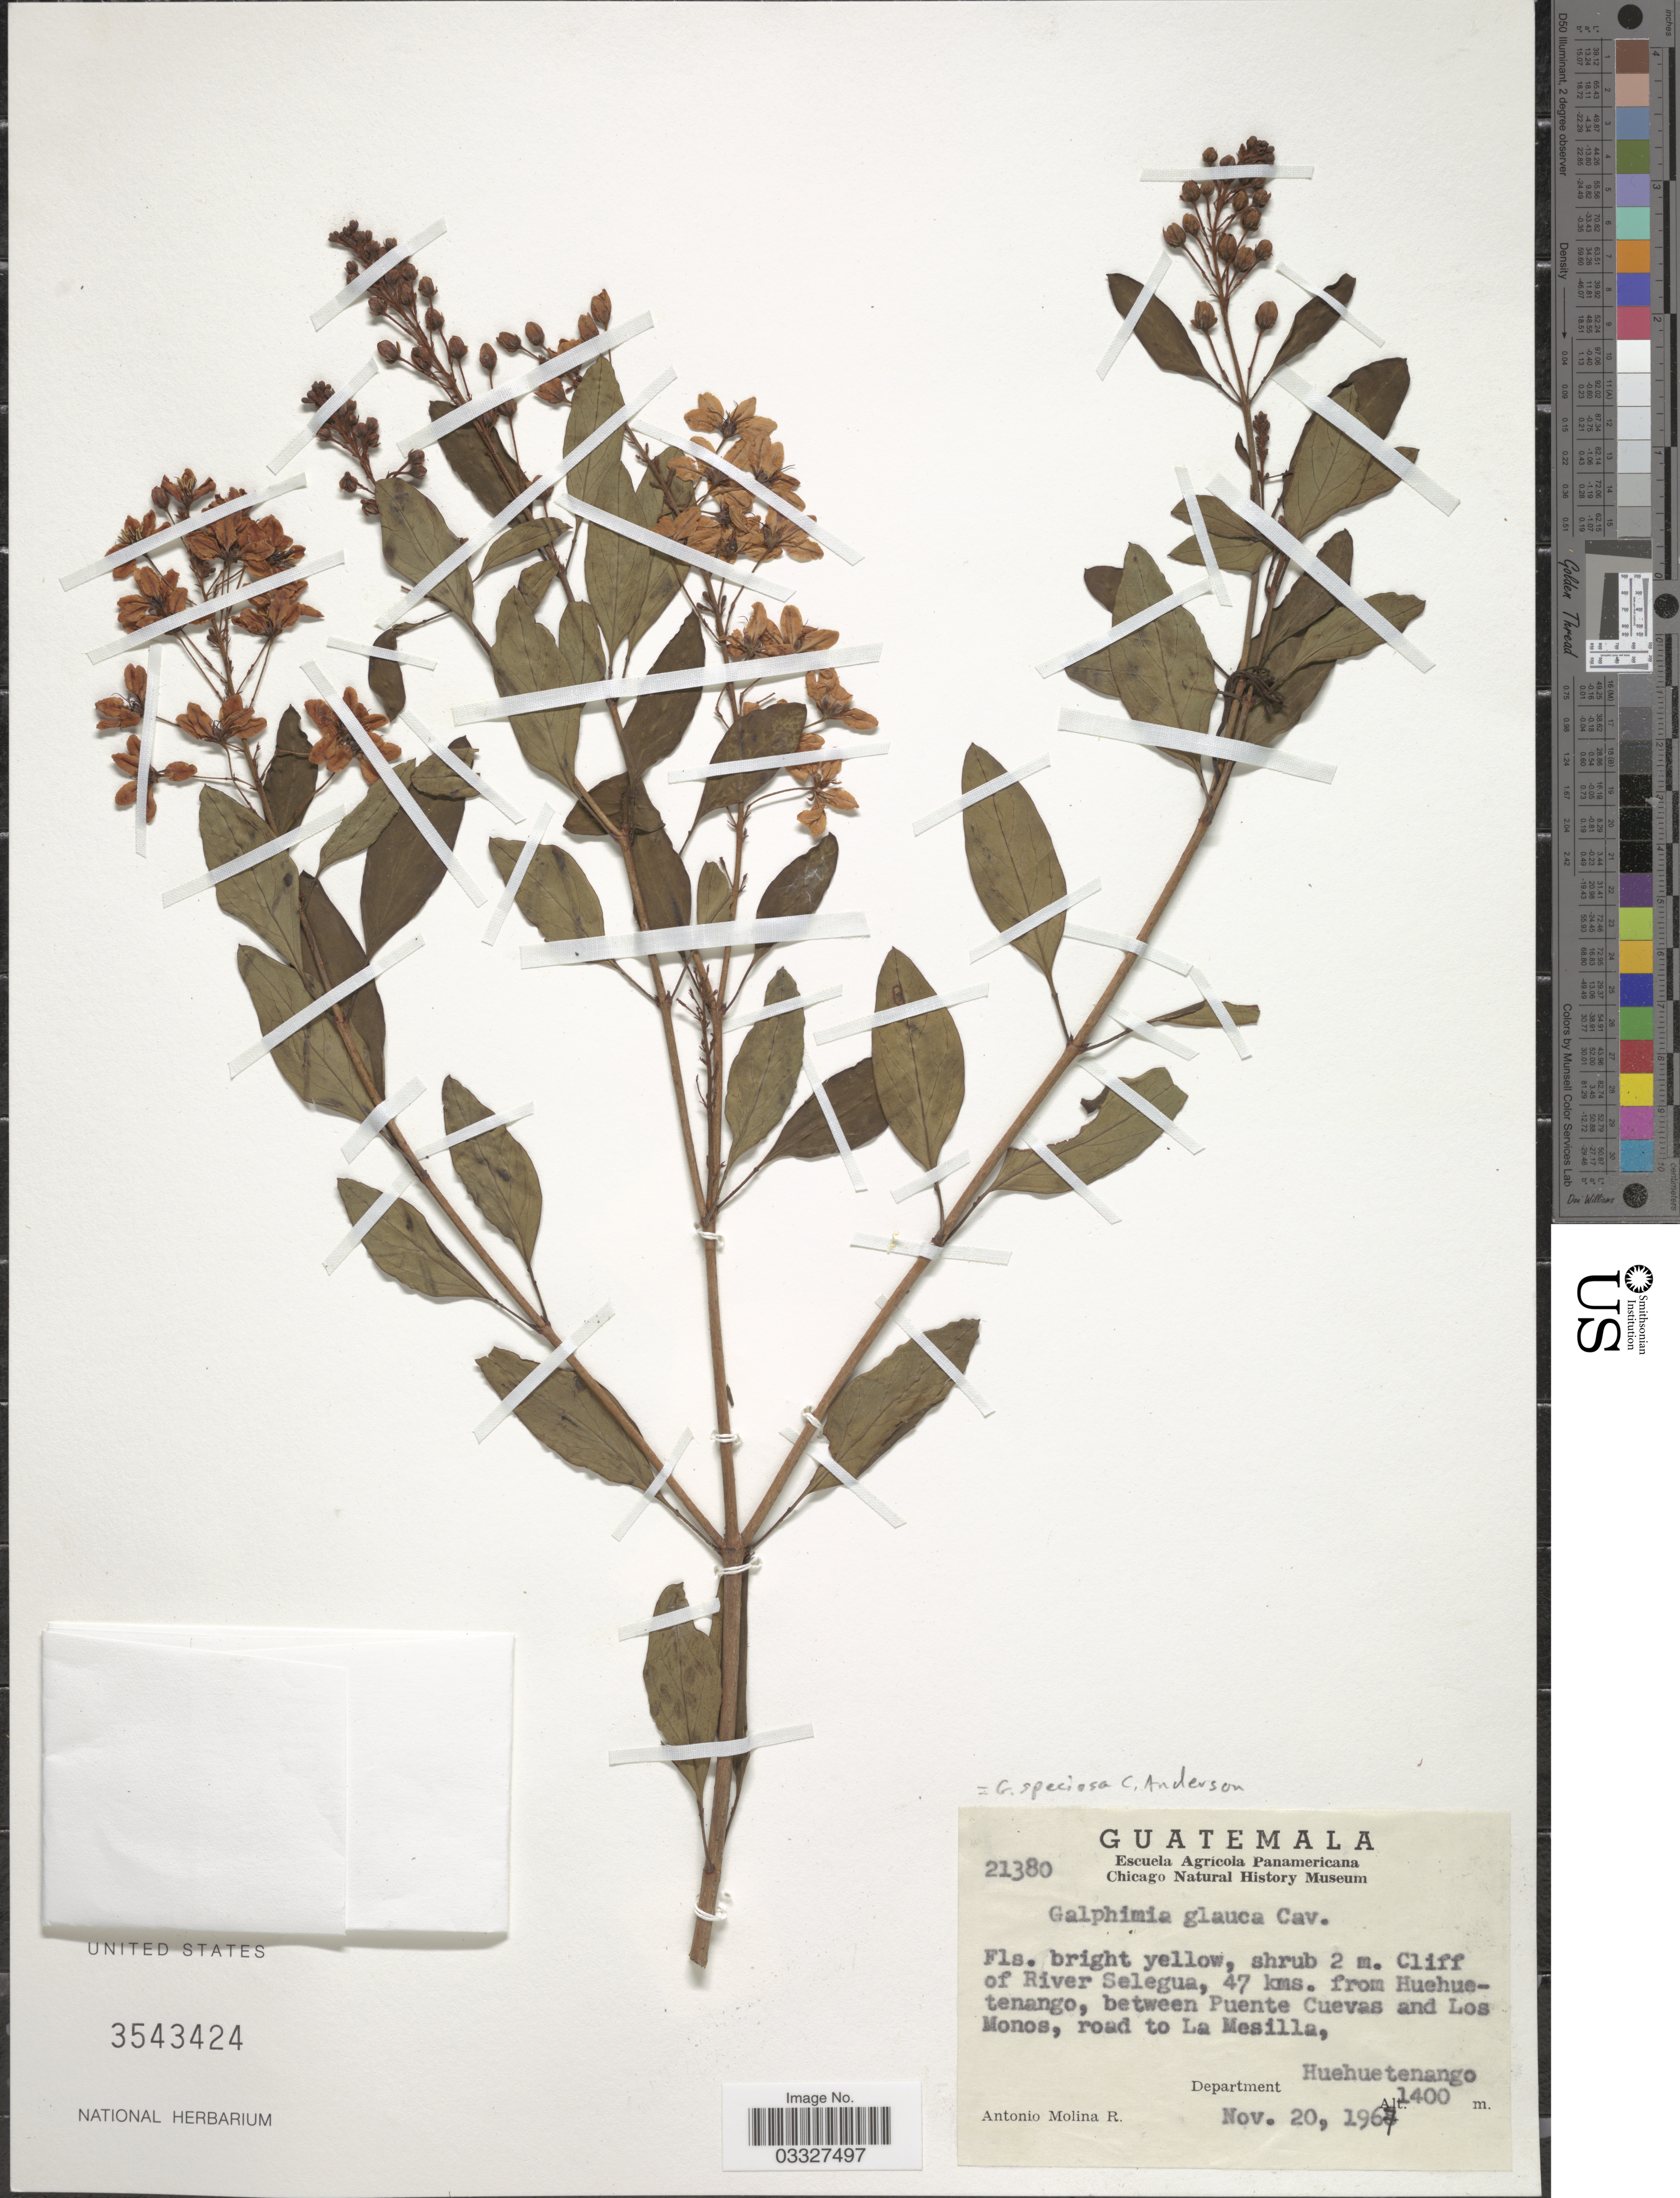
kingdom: Plantae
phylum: Tracheophyta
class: Magnoliopsida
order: Malpighiales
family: Malpighiaceae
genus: Galphimia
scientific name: Galphimia speciosa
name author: C.E. Anderson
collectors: A. Molina R.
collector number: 21380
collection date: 1967-11-20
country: Guatemala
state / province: Huehuetenango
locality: Cliff of River Selegua, 47 kms. from Huehuetenango, between Puente Cuevas and Los Monos, road to La Mesilla. Department Huehuetenango.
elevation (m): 1400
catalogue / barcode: US 3543424